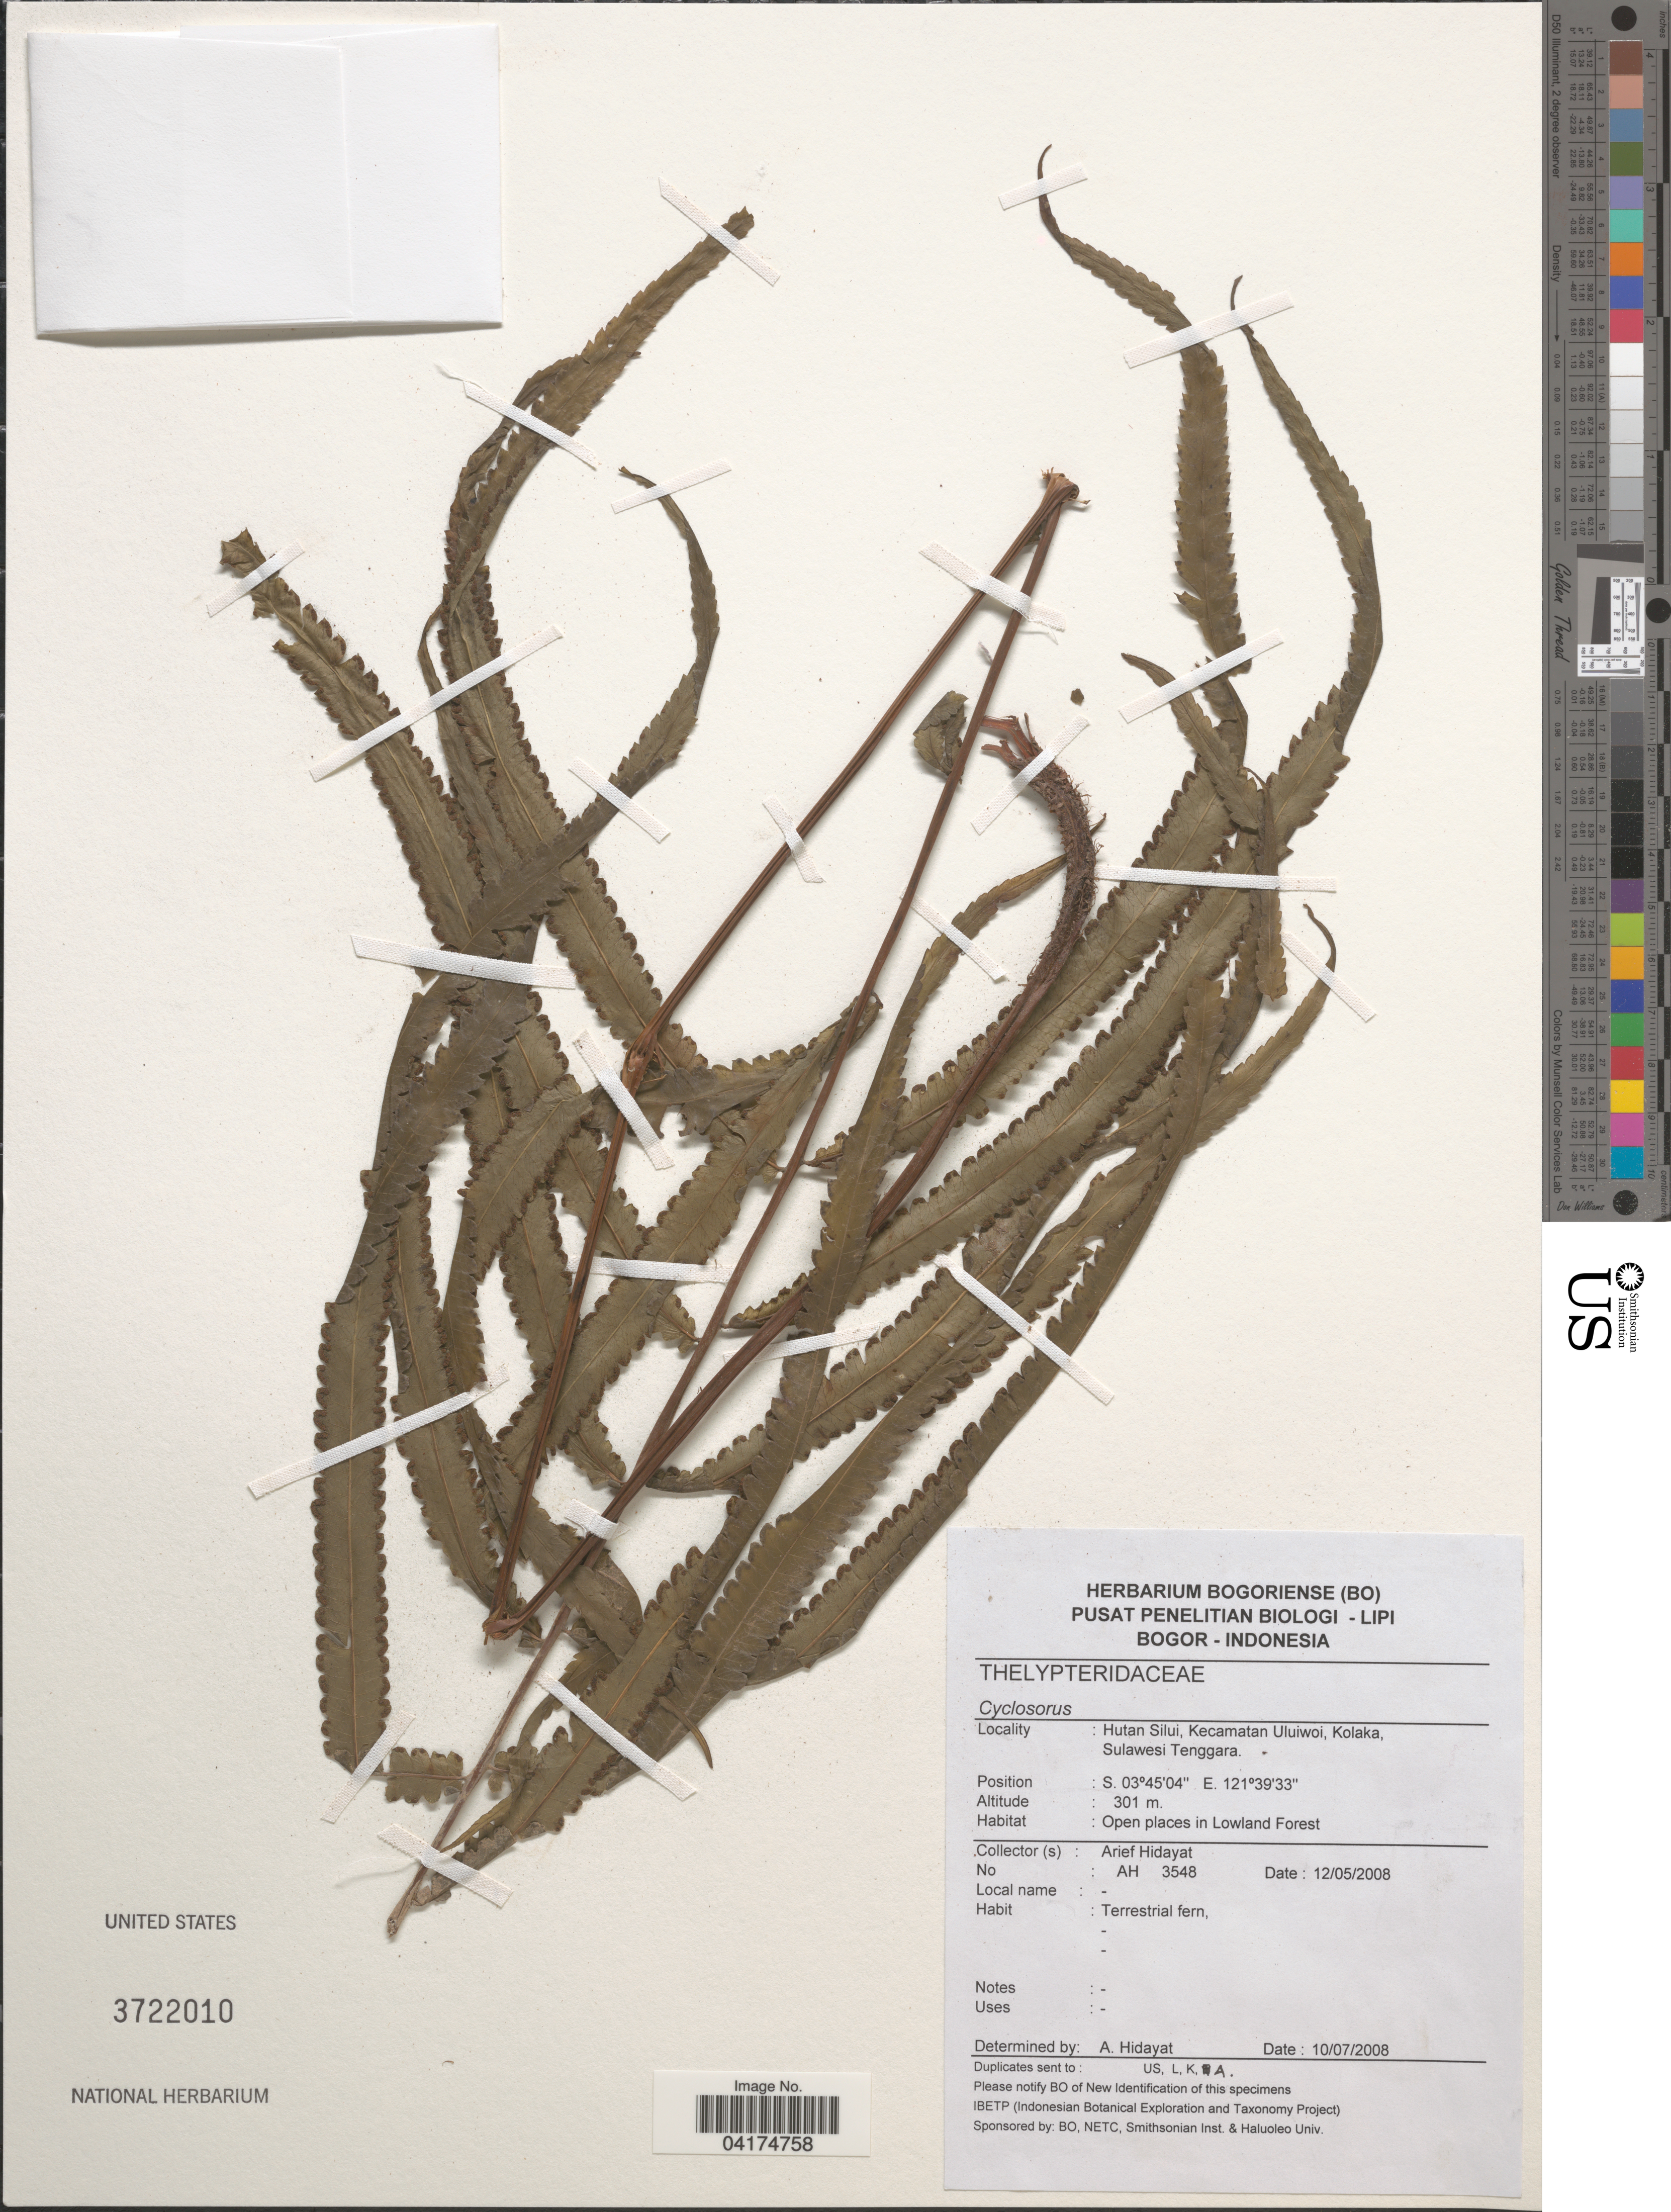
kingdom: Plantae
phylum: Tracheophyta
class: Polypodiopsida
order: Polypodiales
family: Thelypteridaceae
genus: Cyclosorus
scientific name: Cyclosorus sp.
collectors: A. Hidayat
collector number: AH 3548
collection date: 2008-05-12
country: Indonesia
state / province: Sulawesi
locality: Hutan Silui, Kecamatan Uluiwoi, Kolaka, Sulawesi Tenggara.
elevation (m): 301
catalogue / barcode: US 3722010